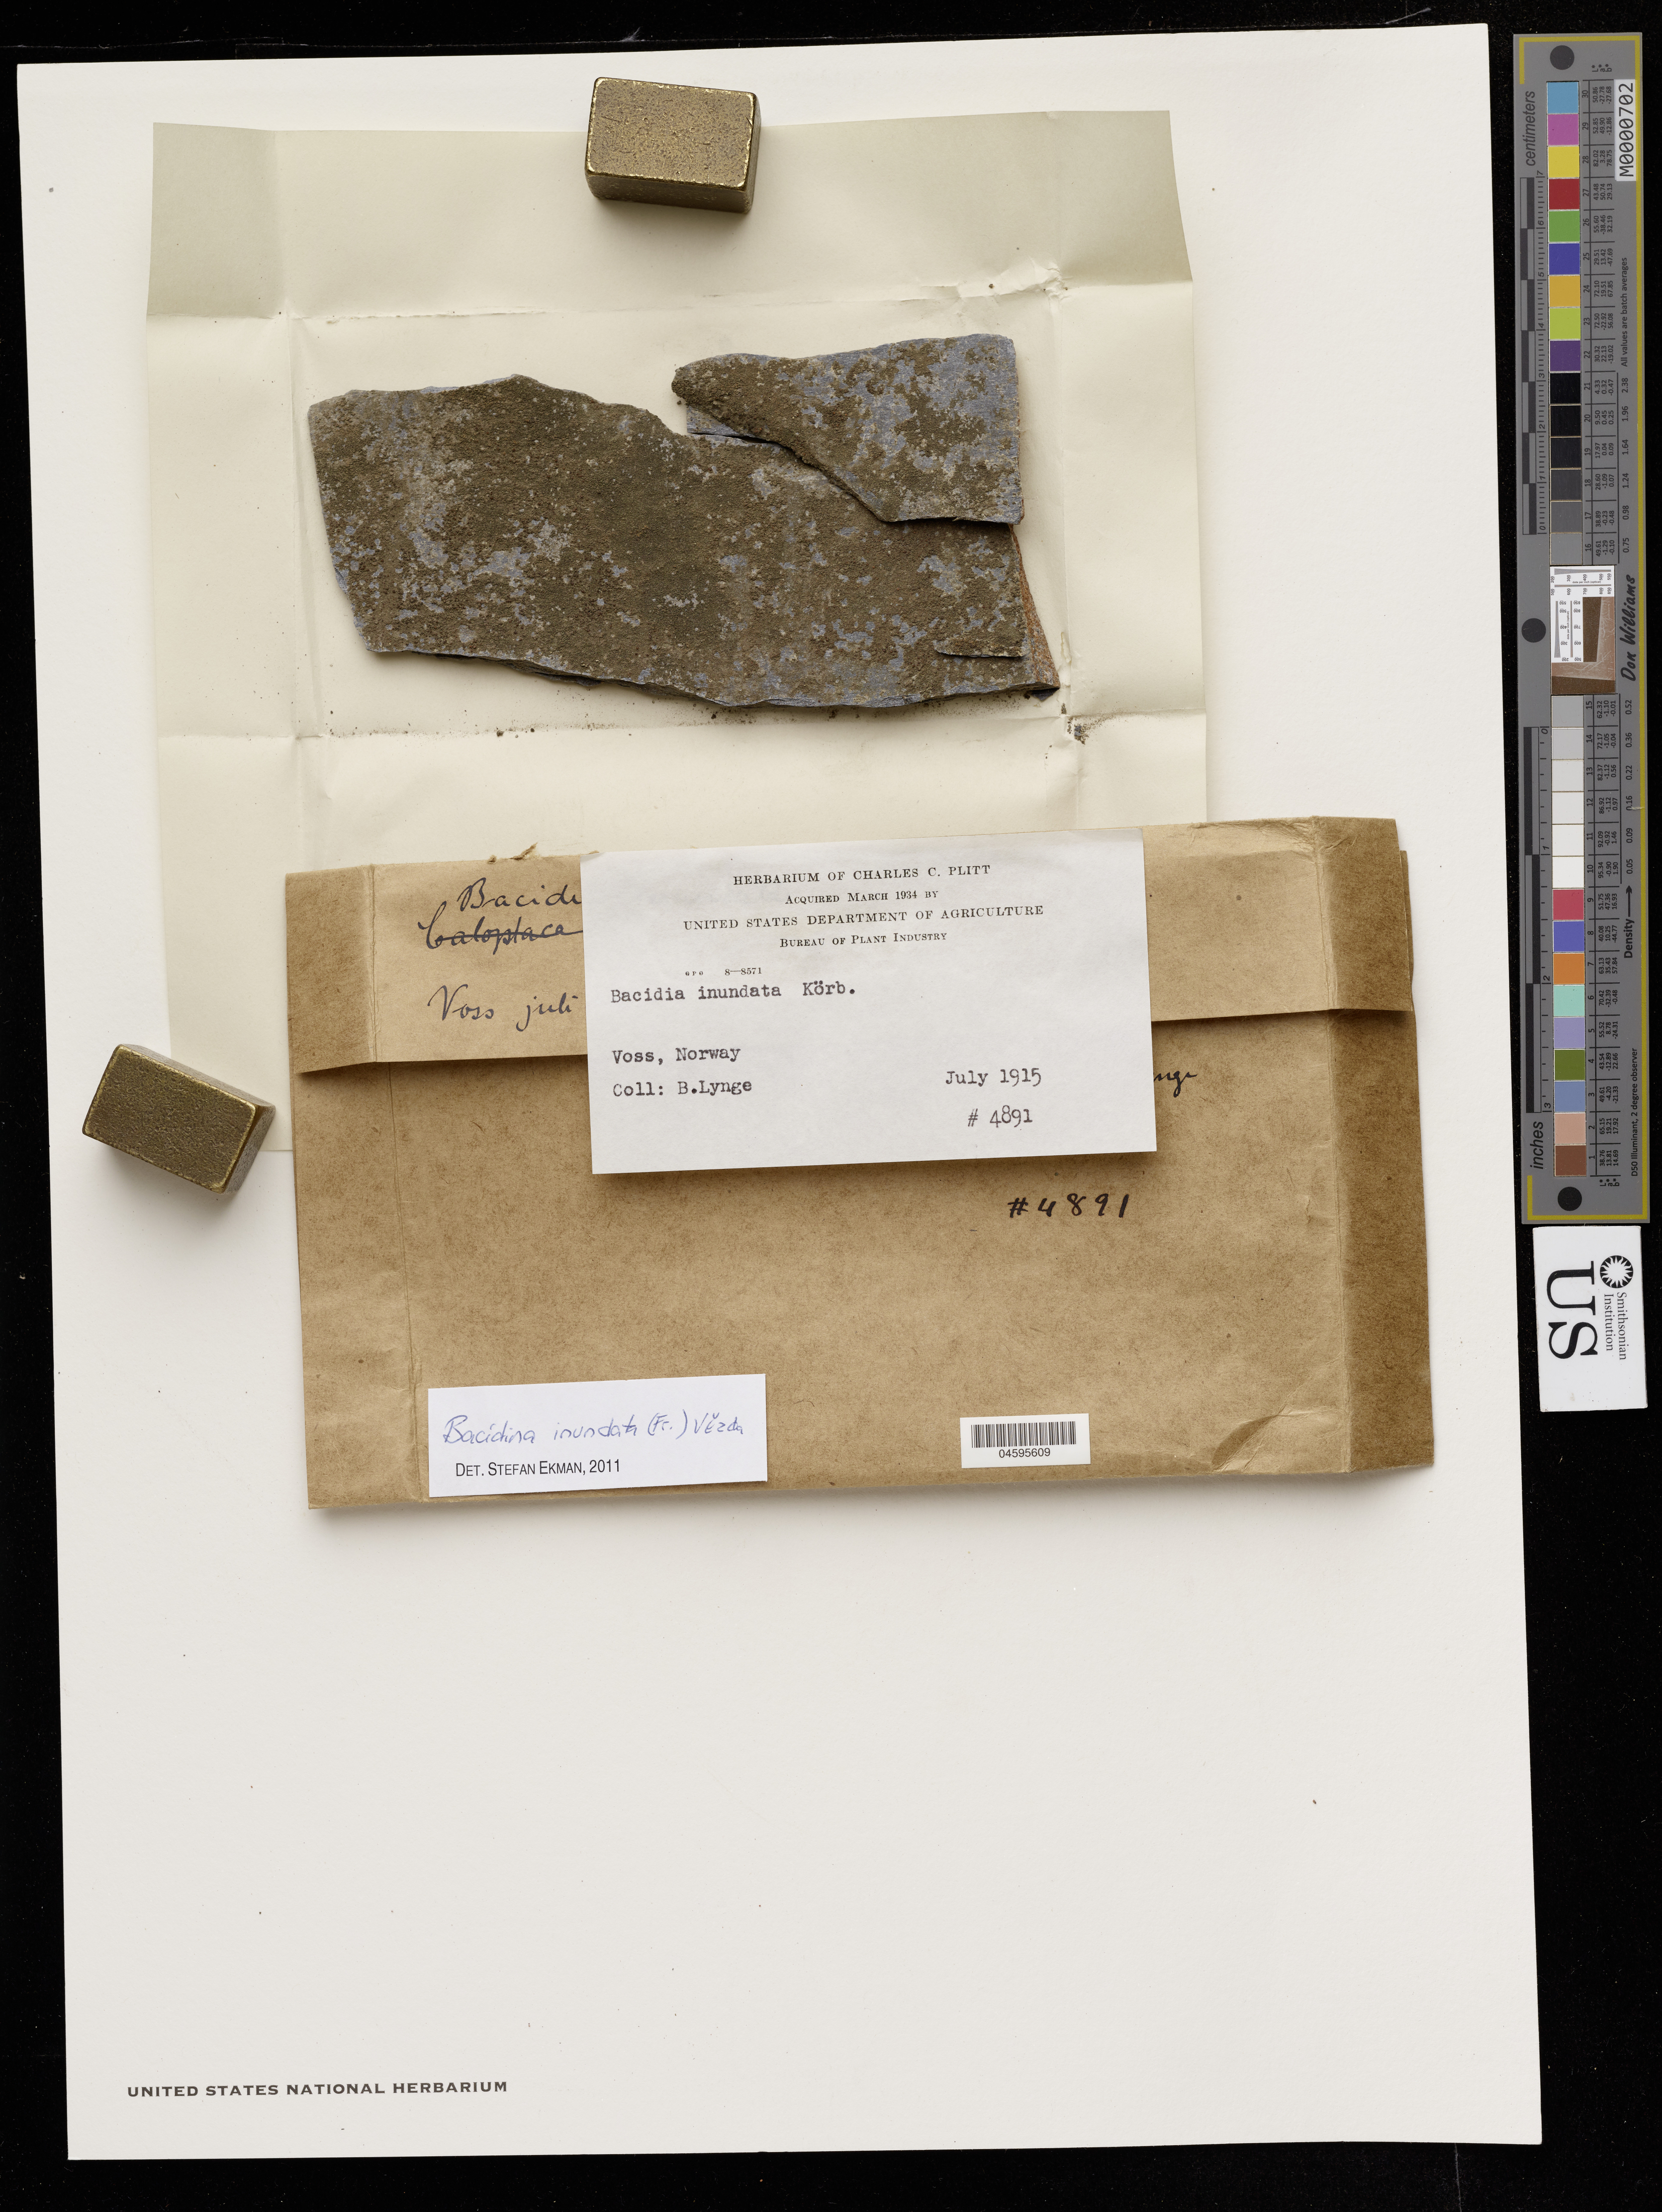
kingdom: Fungi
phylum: Ascomycota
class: Lecanoromycetes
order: Lecanorales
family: Ramalinaceae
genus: Bacidia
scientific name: Bacidia inundata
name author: (Fr.) Körb.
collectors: B. Lynge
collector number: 4891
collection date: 1915-07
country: Norway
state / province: Akershus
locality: Voss.